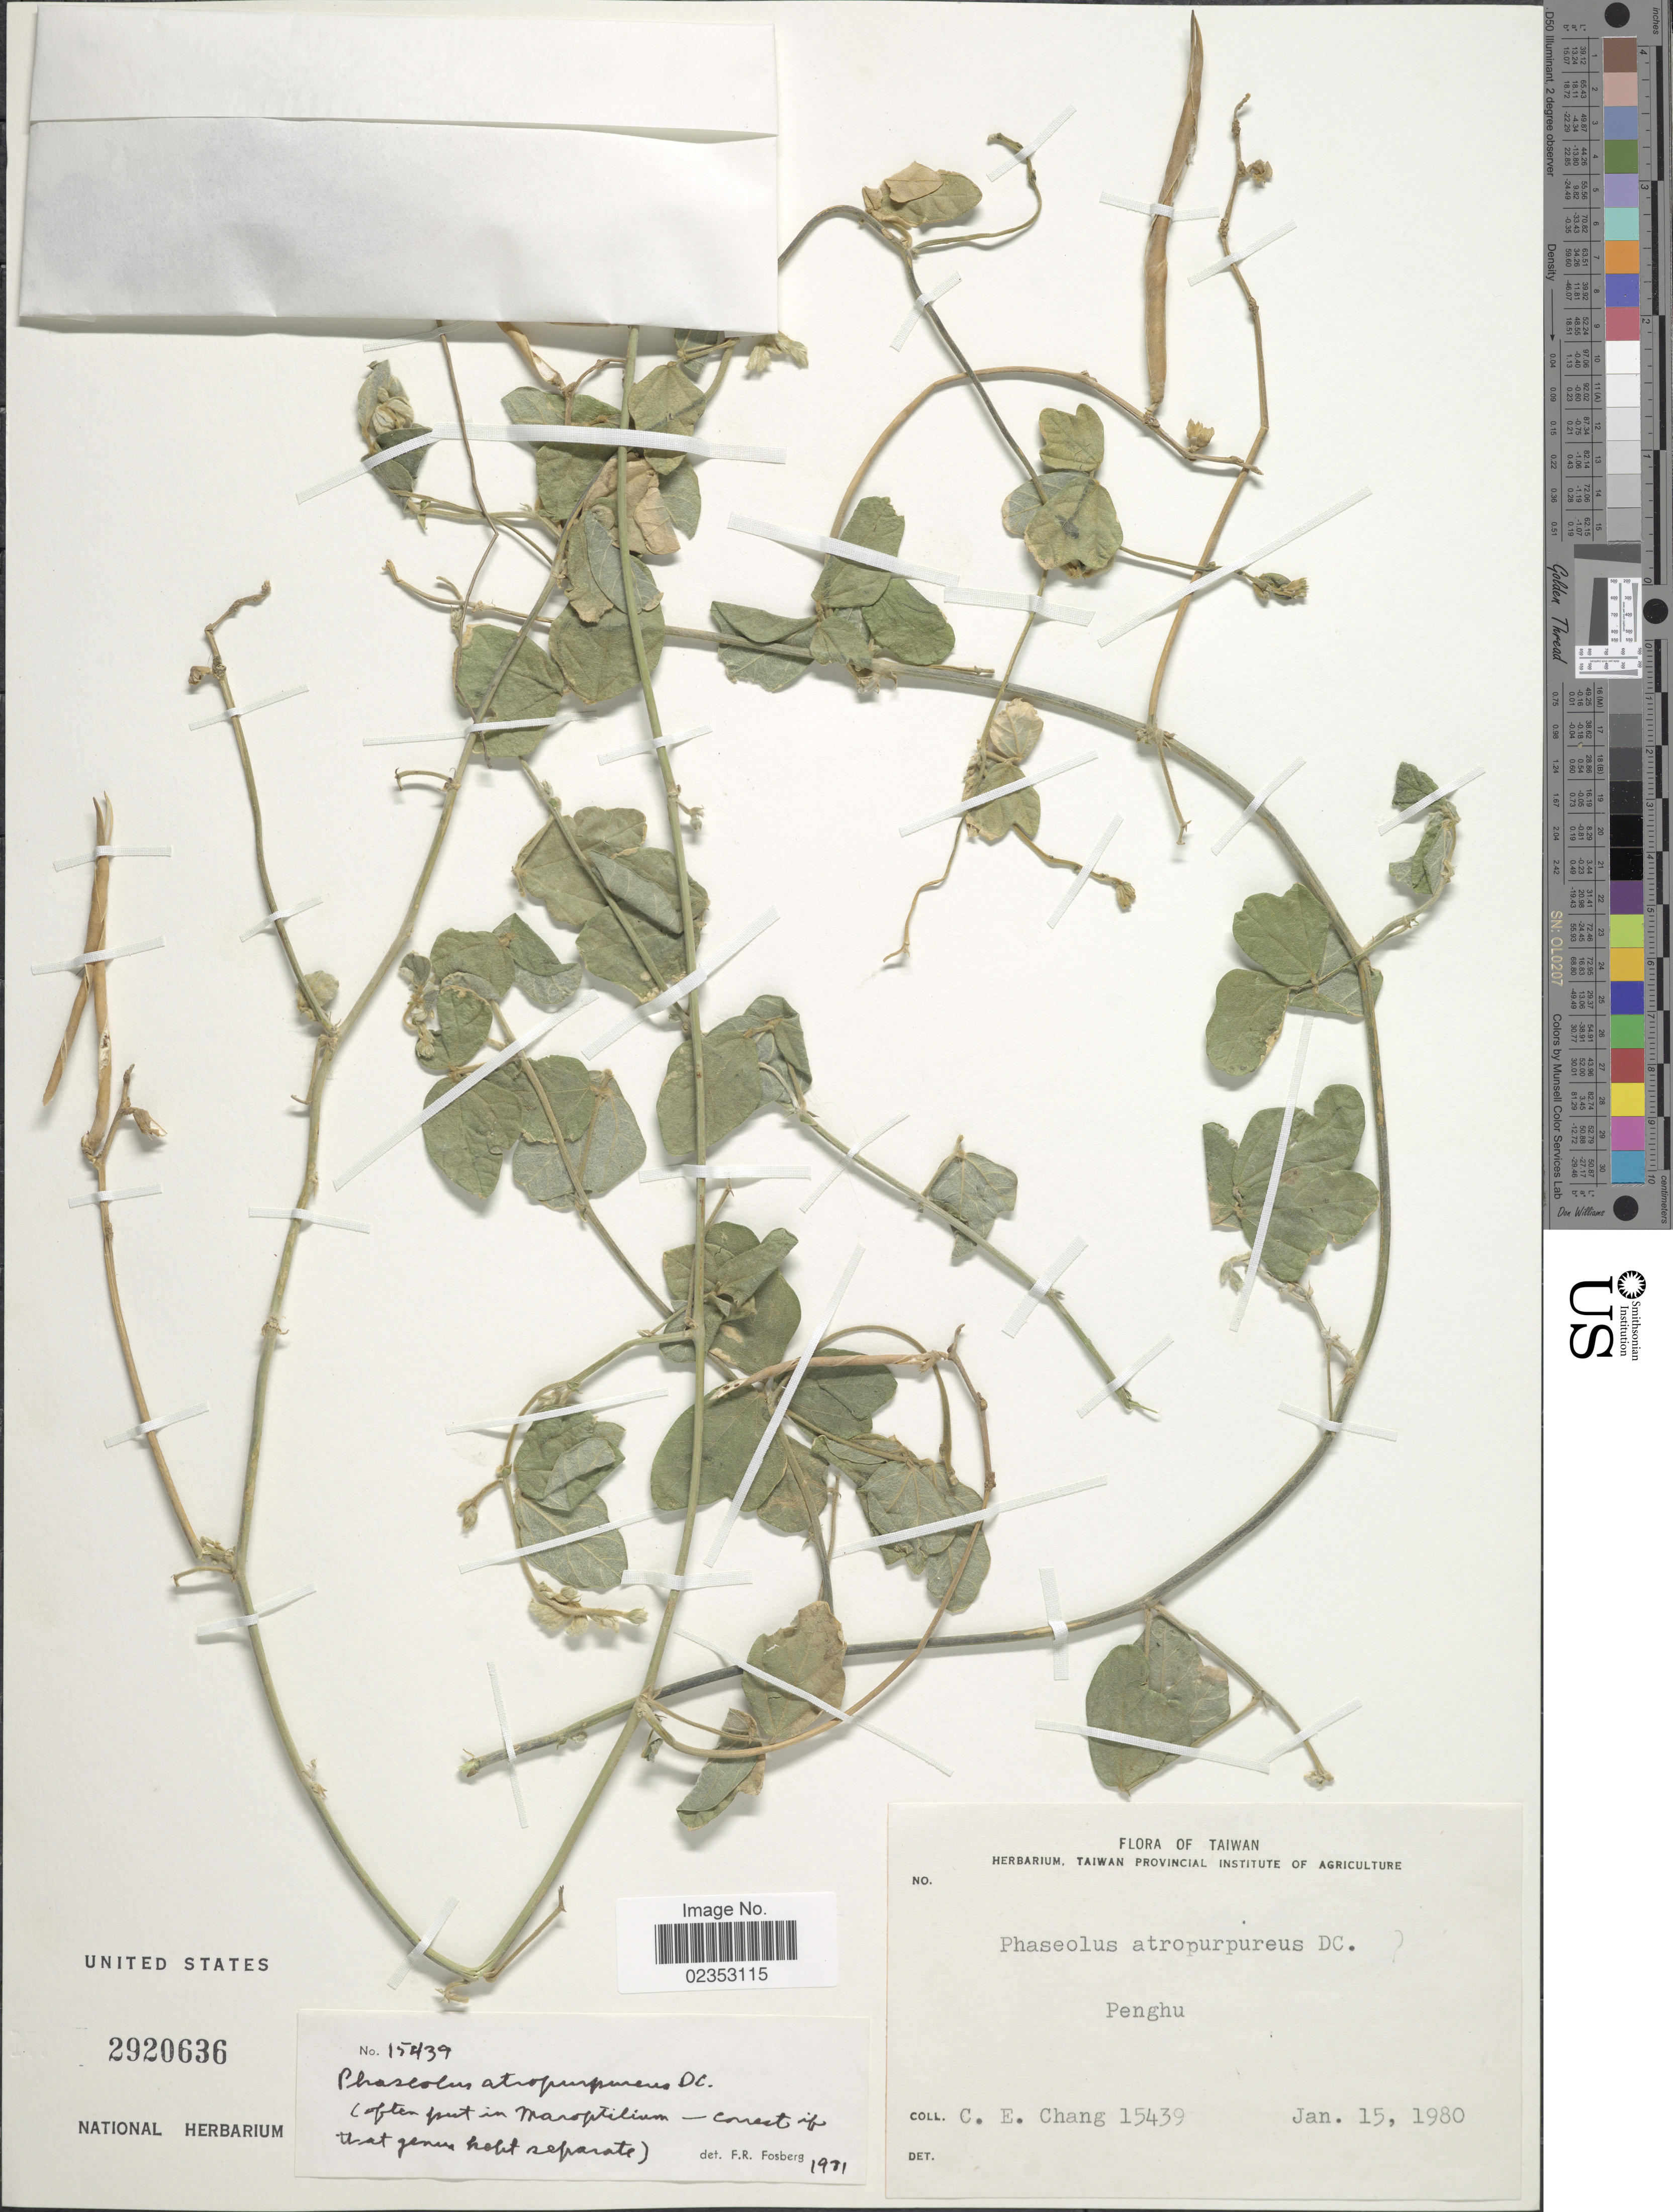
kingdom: Plantae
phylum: Tracheophyta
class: Magnoliopsida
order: Fabales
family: Fabaceae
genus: Macroptilium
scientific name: Macroptilium atropurpureum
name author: (DC.) Urb.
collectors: C. Chang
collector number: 15439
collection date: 1980-01-15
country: Taiwan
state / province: Penghu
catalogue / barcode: US 2920636